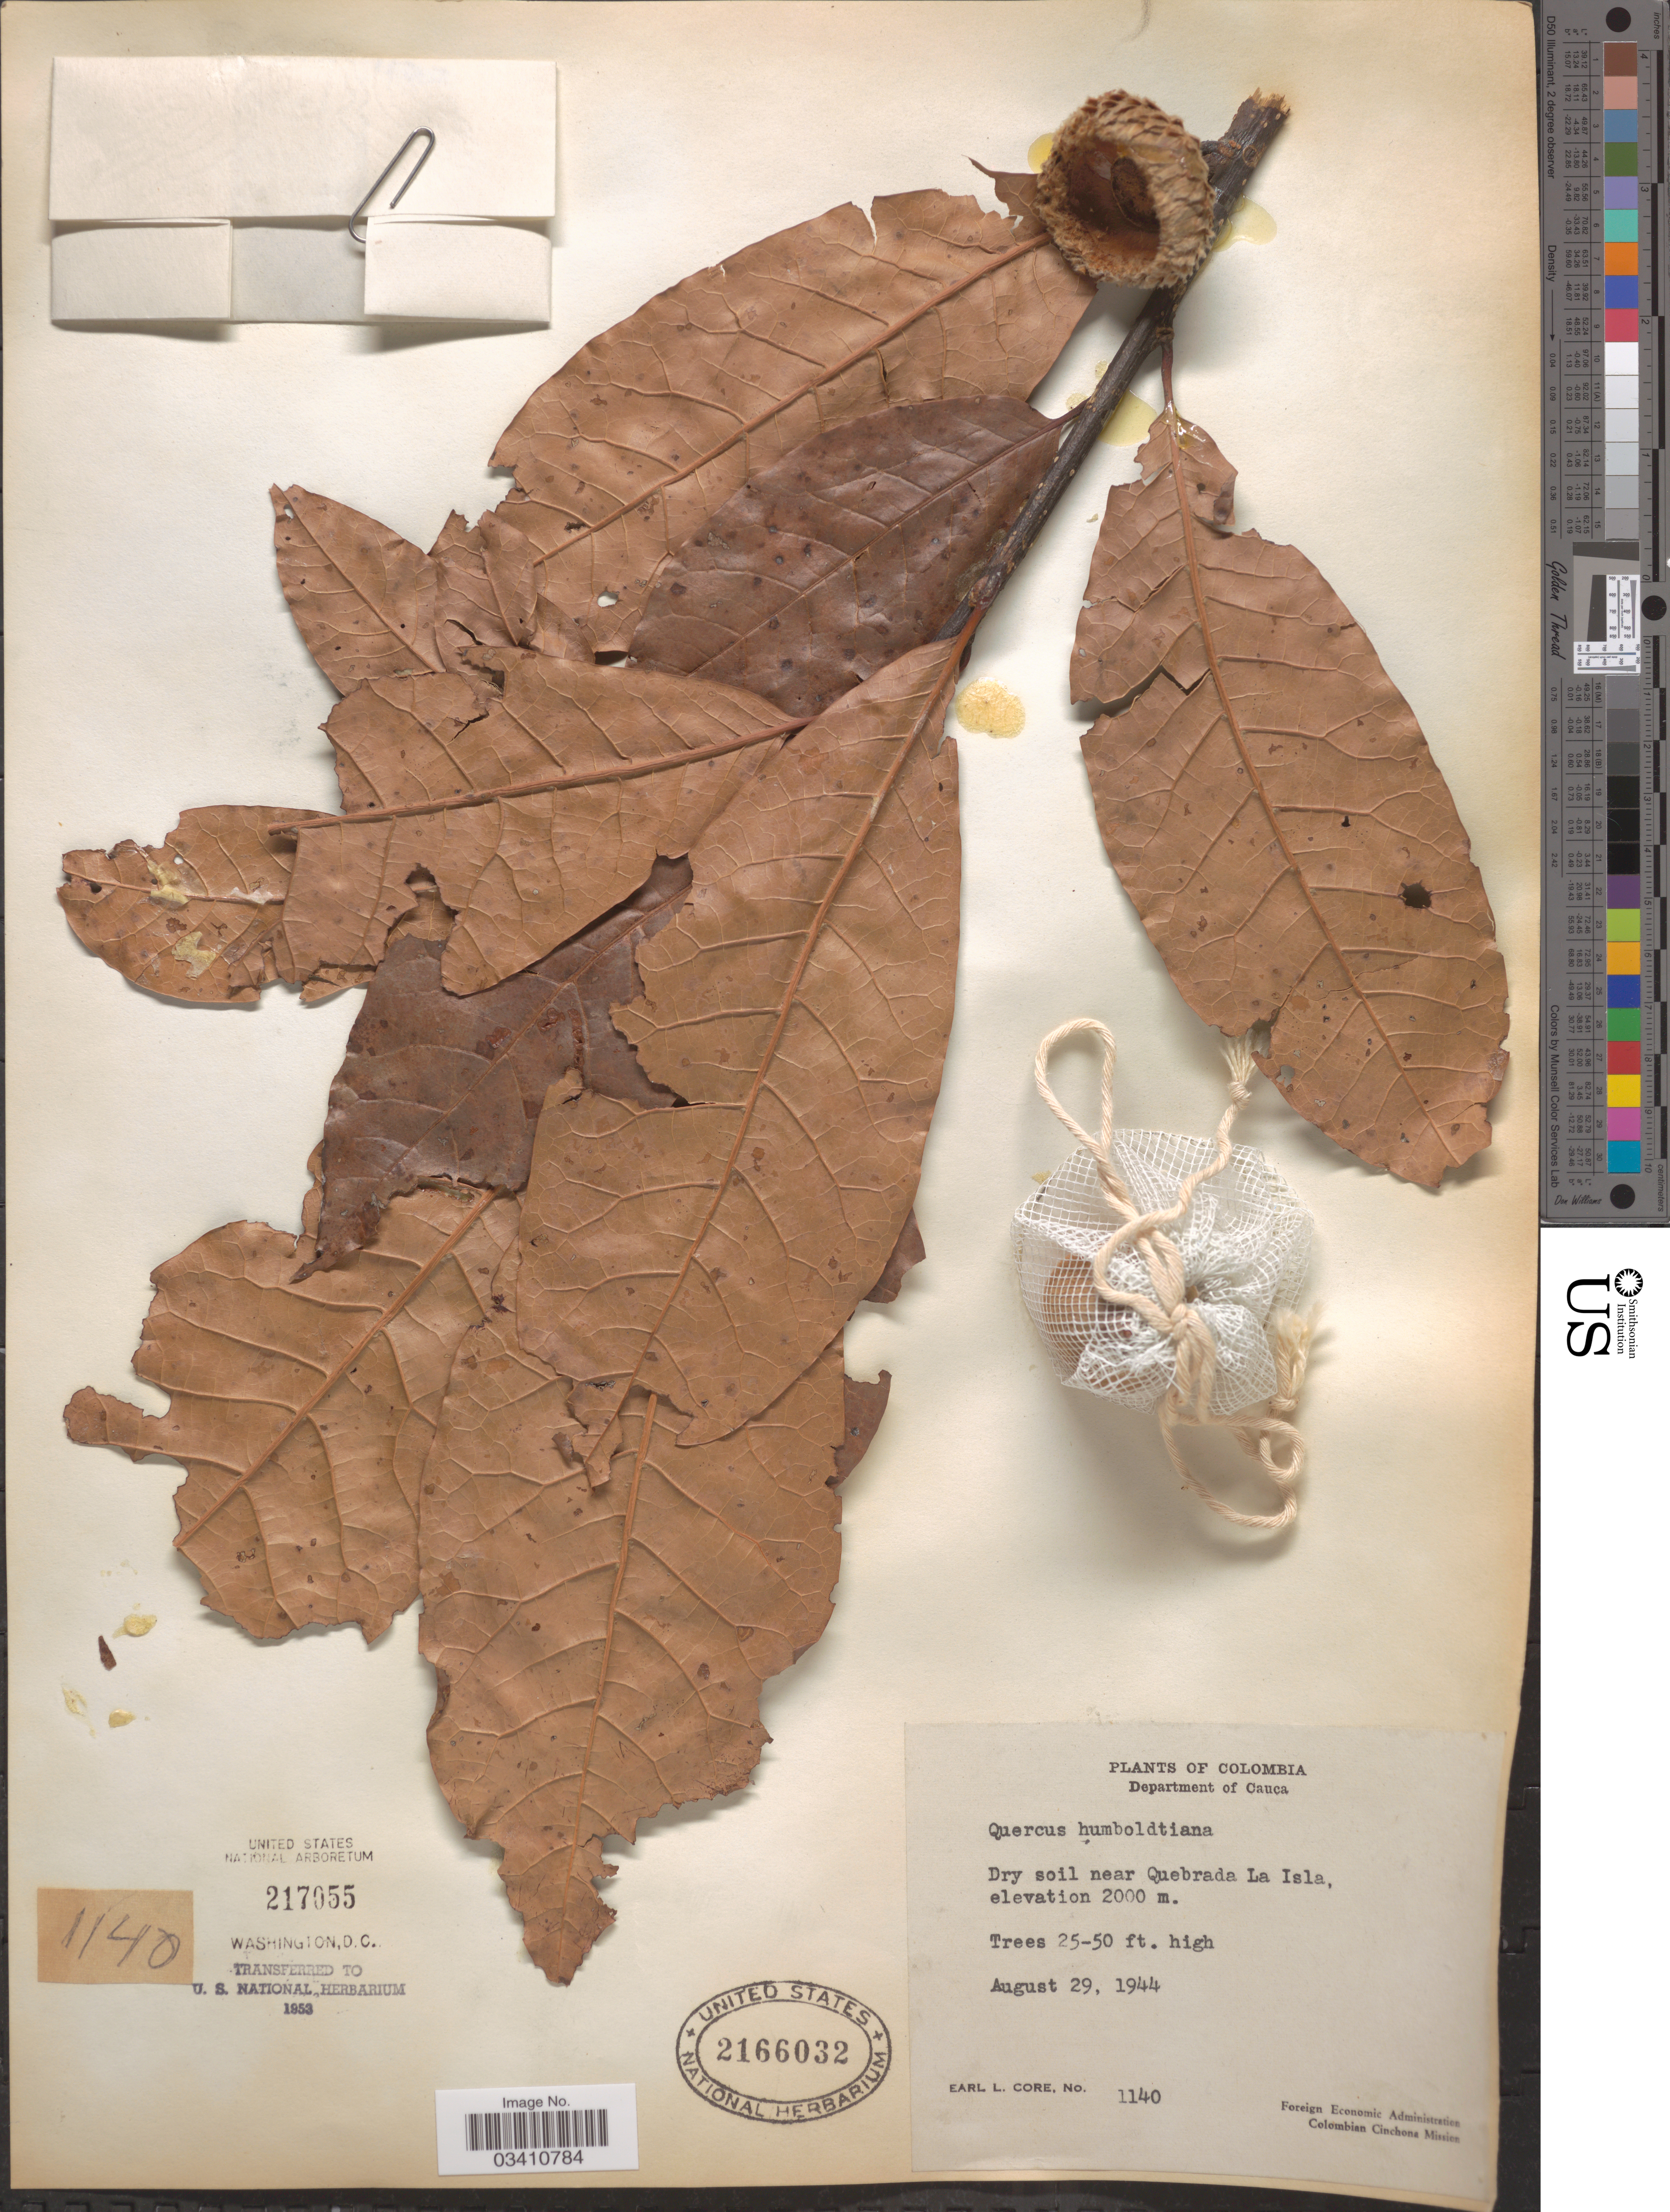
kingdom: Plantae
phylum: Tracheophyta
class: Magnoliopsida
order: Fagales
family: Fagaceae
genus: Quercus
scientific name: Quercus humboldtii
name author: Bonpl.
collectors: E. L. Core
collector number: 1140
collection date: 1944-08-29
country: Colombia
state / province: Cauca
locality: Department of Cauca. Near Quebrada La Isla.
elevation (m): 2000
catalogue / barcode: US 2166032